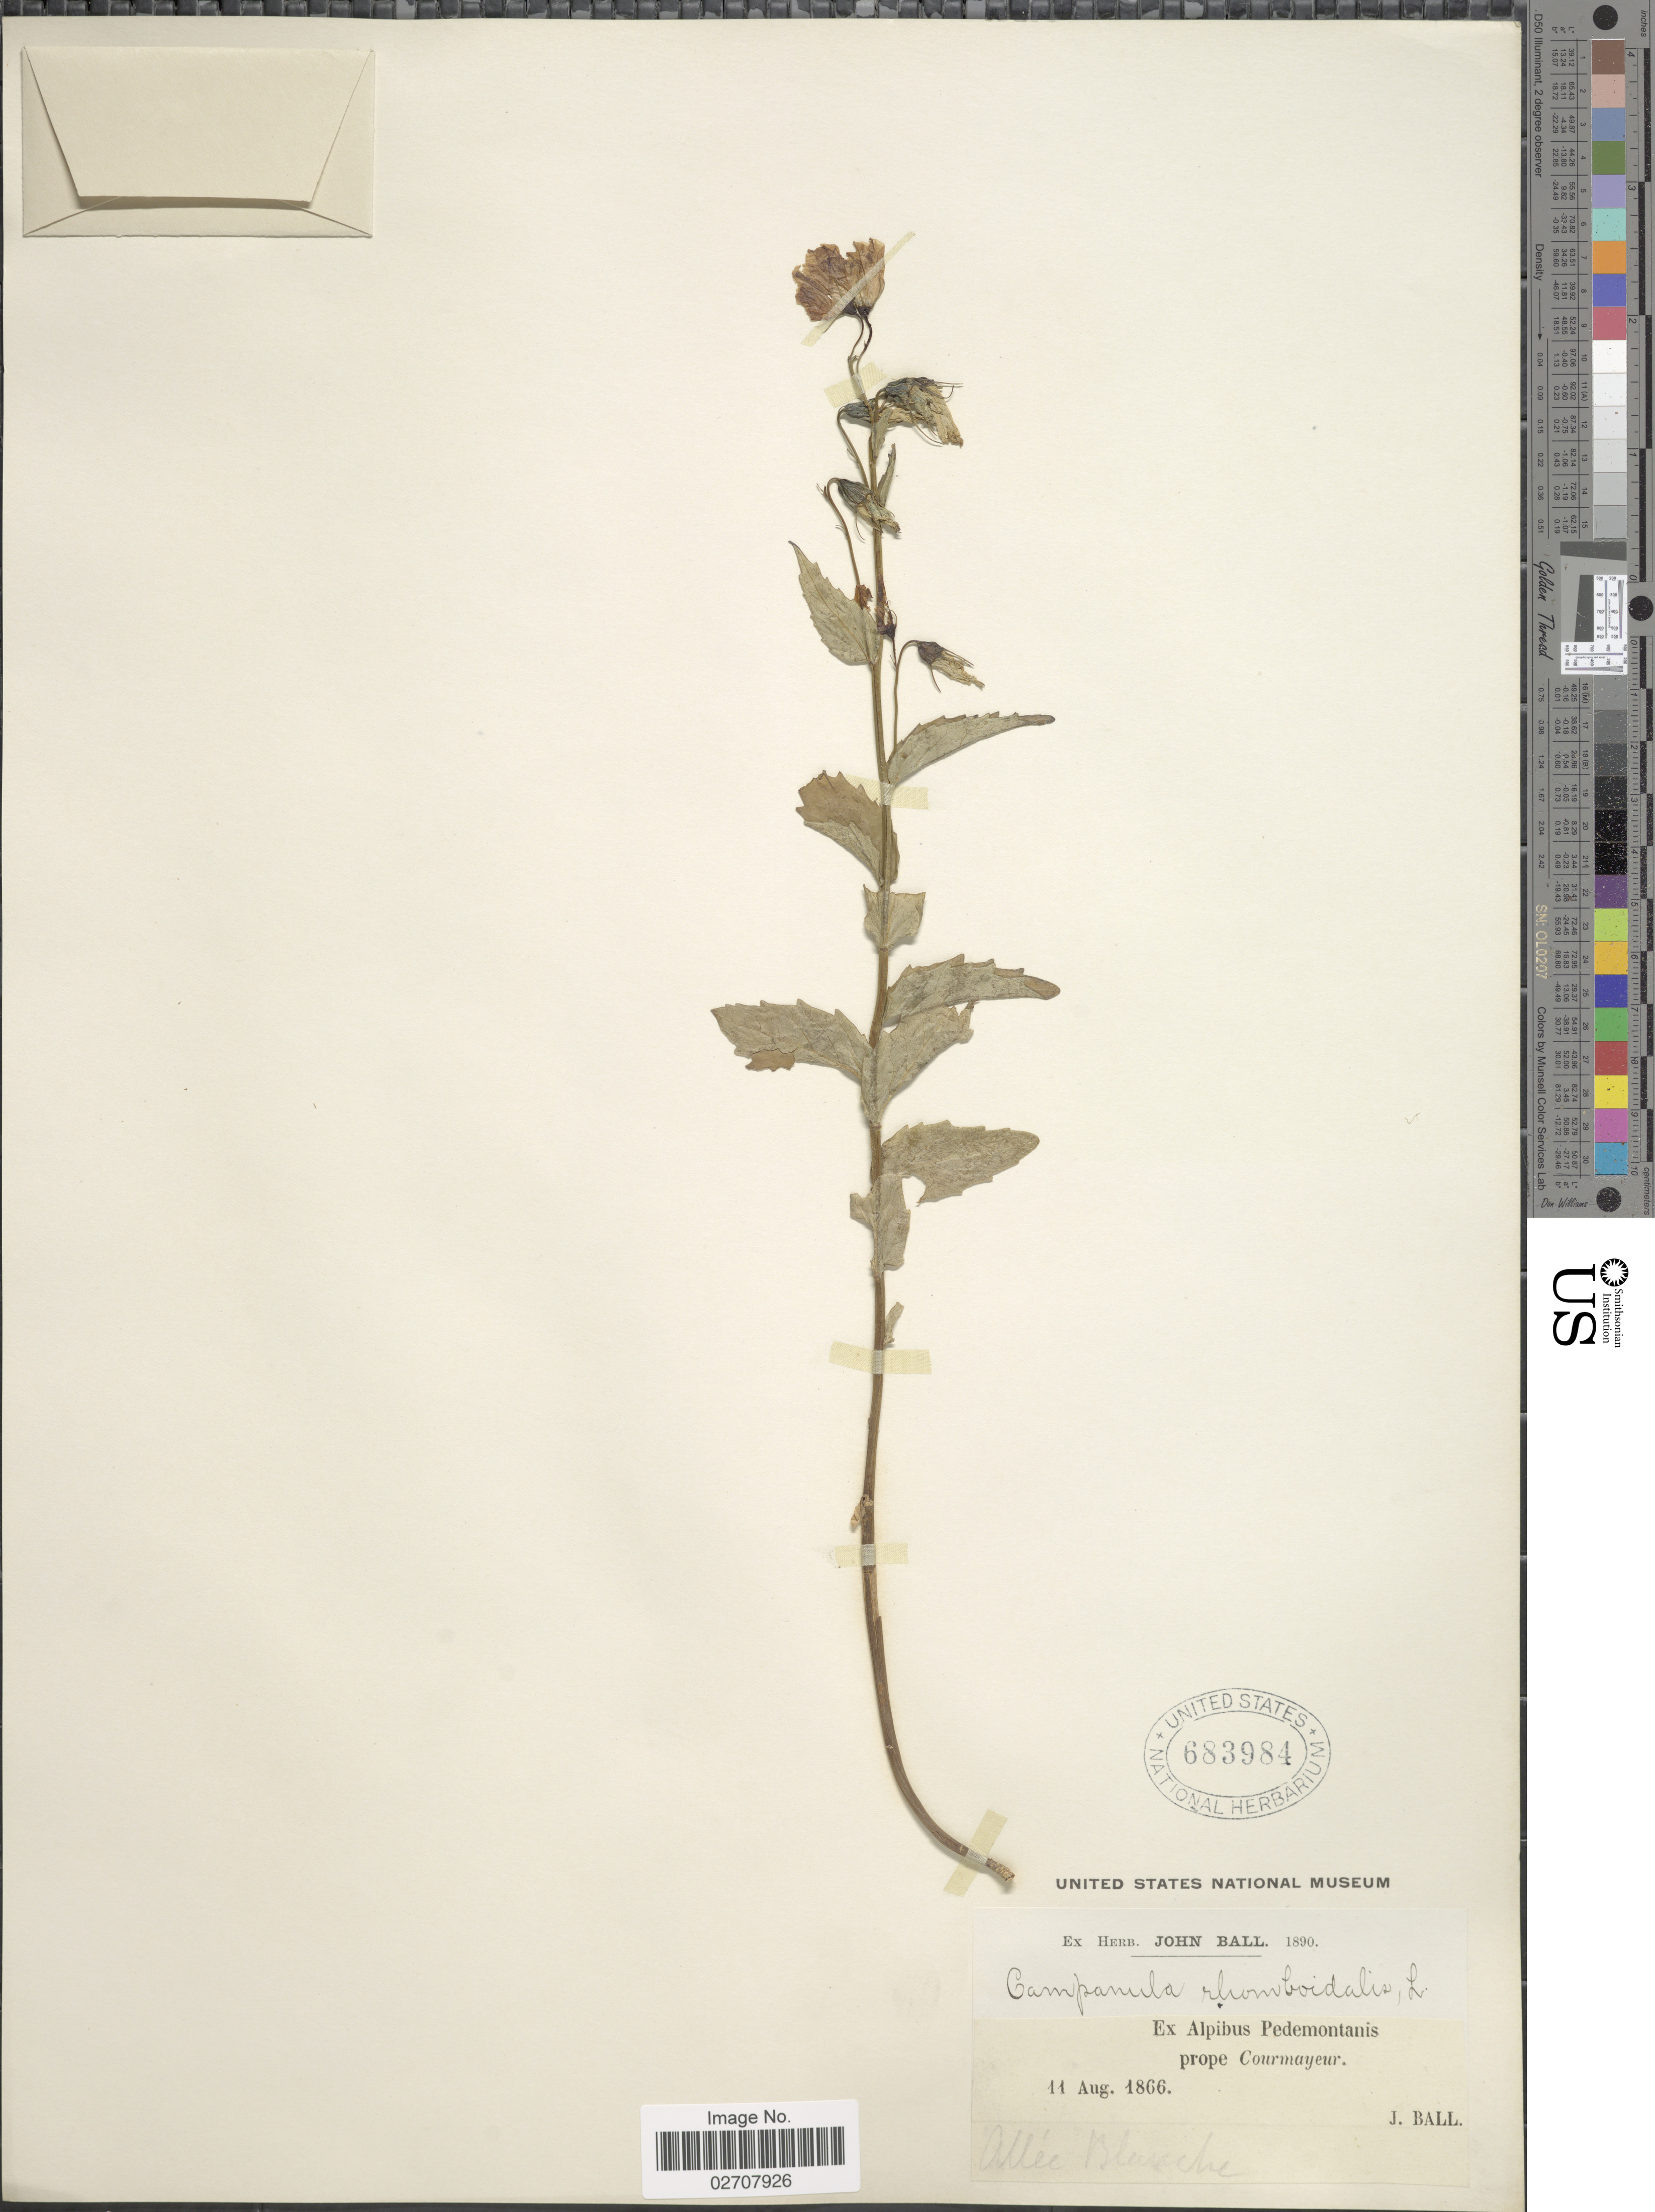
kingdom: Plantae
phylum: Tracheophyta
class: Magnoliopsida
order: Asterales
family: Campanulaceae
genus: Campanula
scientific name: Campanula rhomboidalis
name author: L.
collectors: J. Ball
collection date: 1866-08-11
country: Italy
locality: Alpibus Pedemontanis prope Courmayeur. Allée Blanche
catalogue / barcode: US 683984